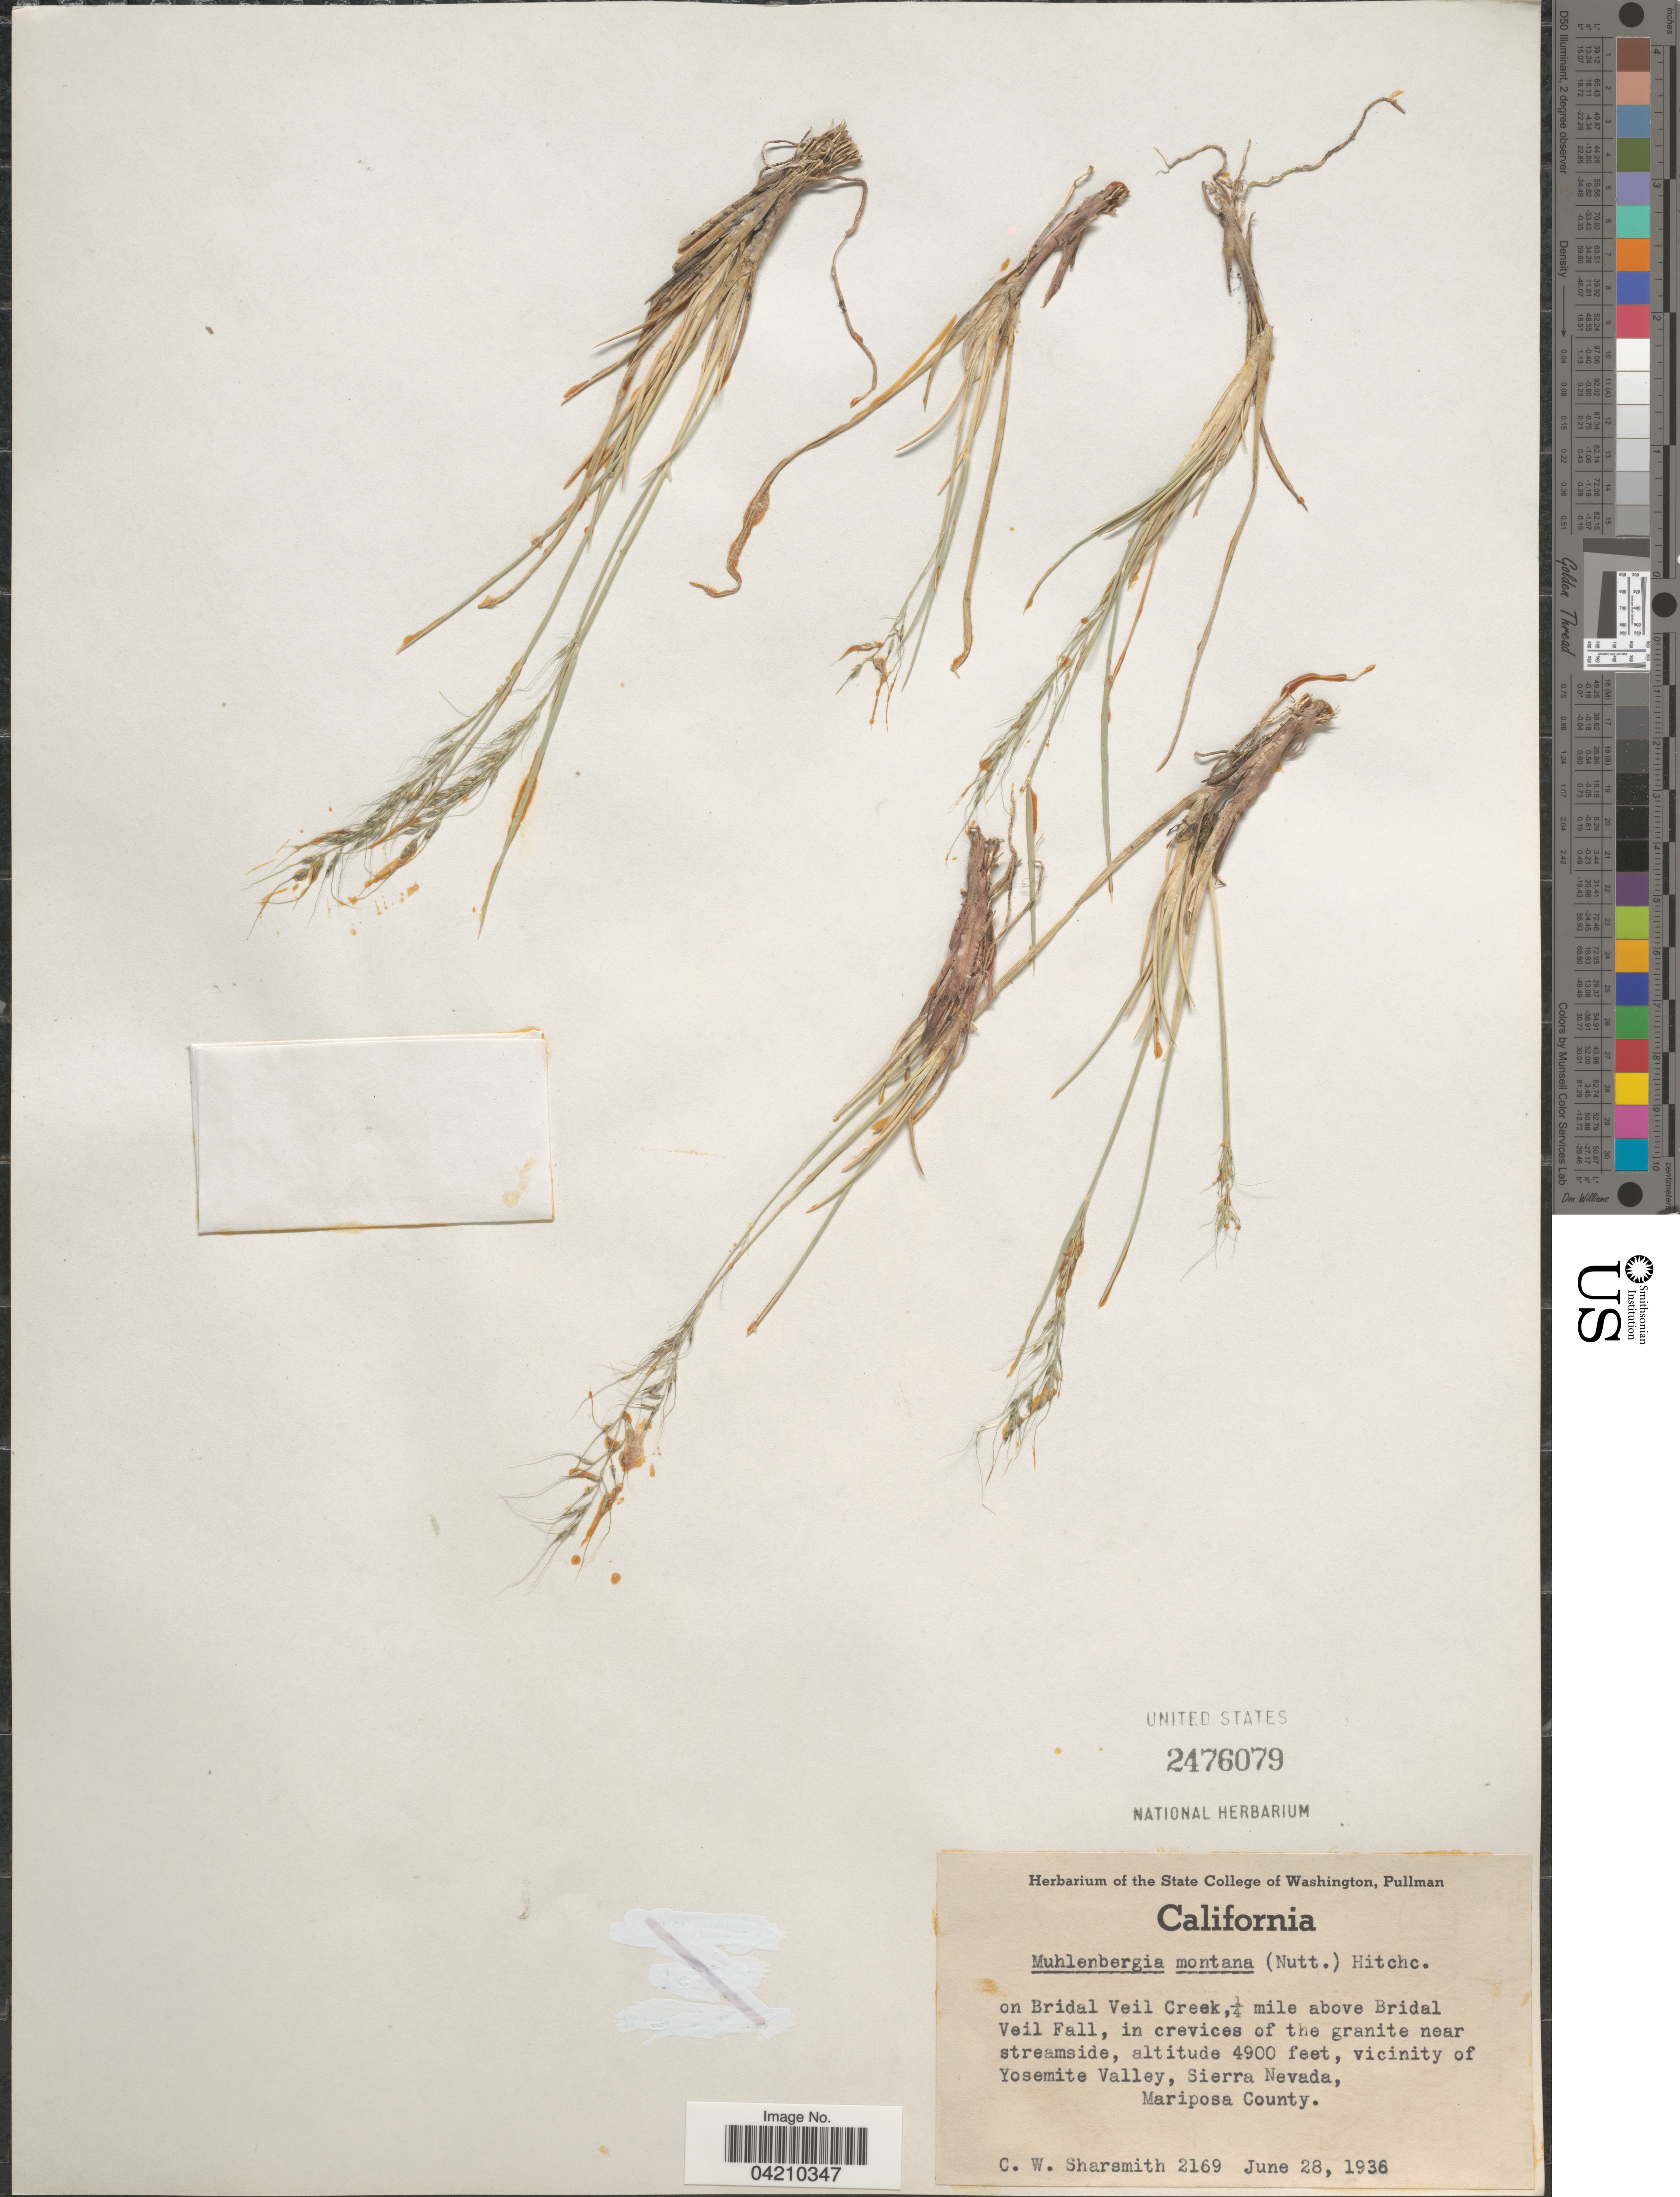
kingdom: Plantae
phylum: Tracheophyta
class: Liliopsida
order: Poales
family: Poaceae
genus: Muhlenbergia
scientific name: Muhlenbergia montana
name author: (Nutt.) Hitchc.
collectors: C. Sharsmith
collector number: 2169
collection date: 1936-06-28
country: United States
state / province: California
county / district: Mariposa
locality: On Bridal Veil Creek, ¼ mile above Bridal Veil Fall, in crevices of the granite near streamside, vicinity of Yosemite Valley, Sierra Nevada, Mariposa County.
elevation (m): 1494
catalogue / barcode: US 2476079